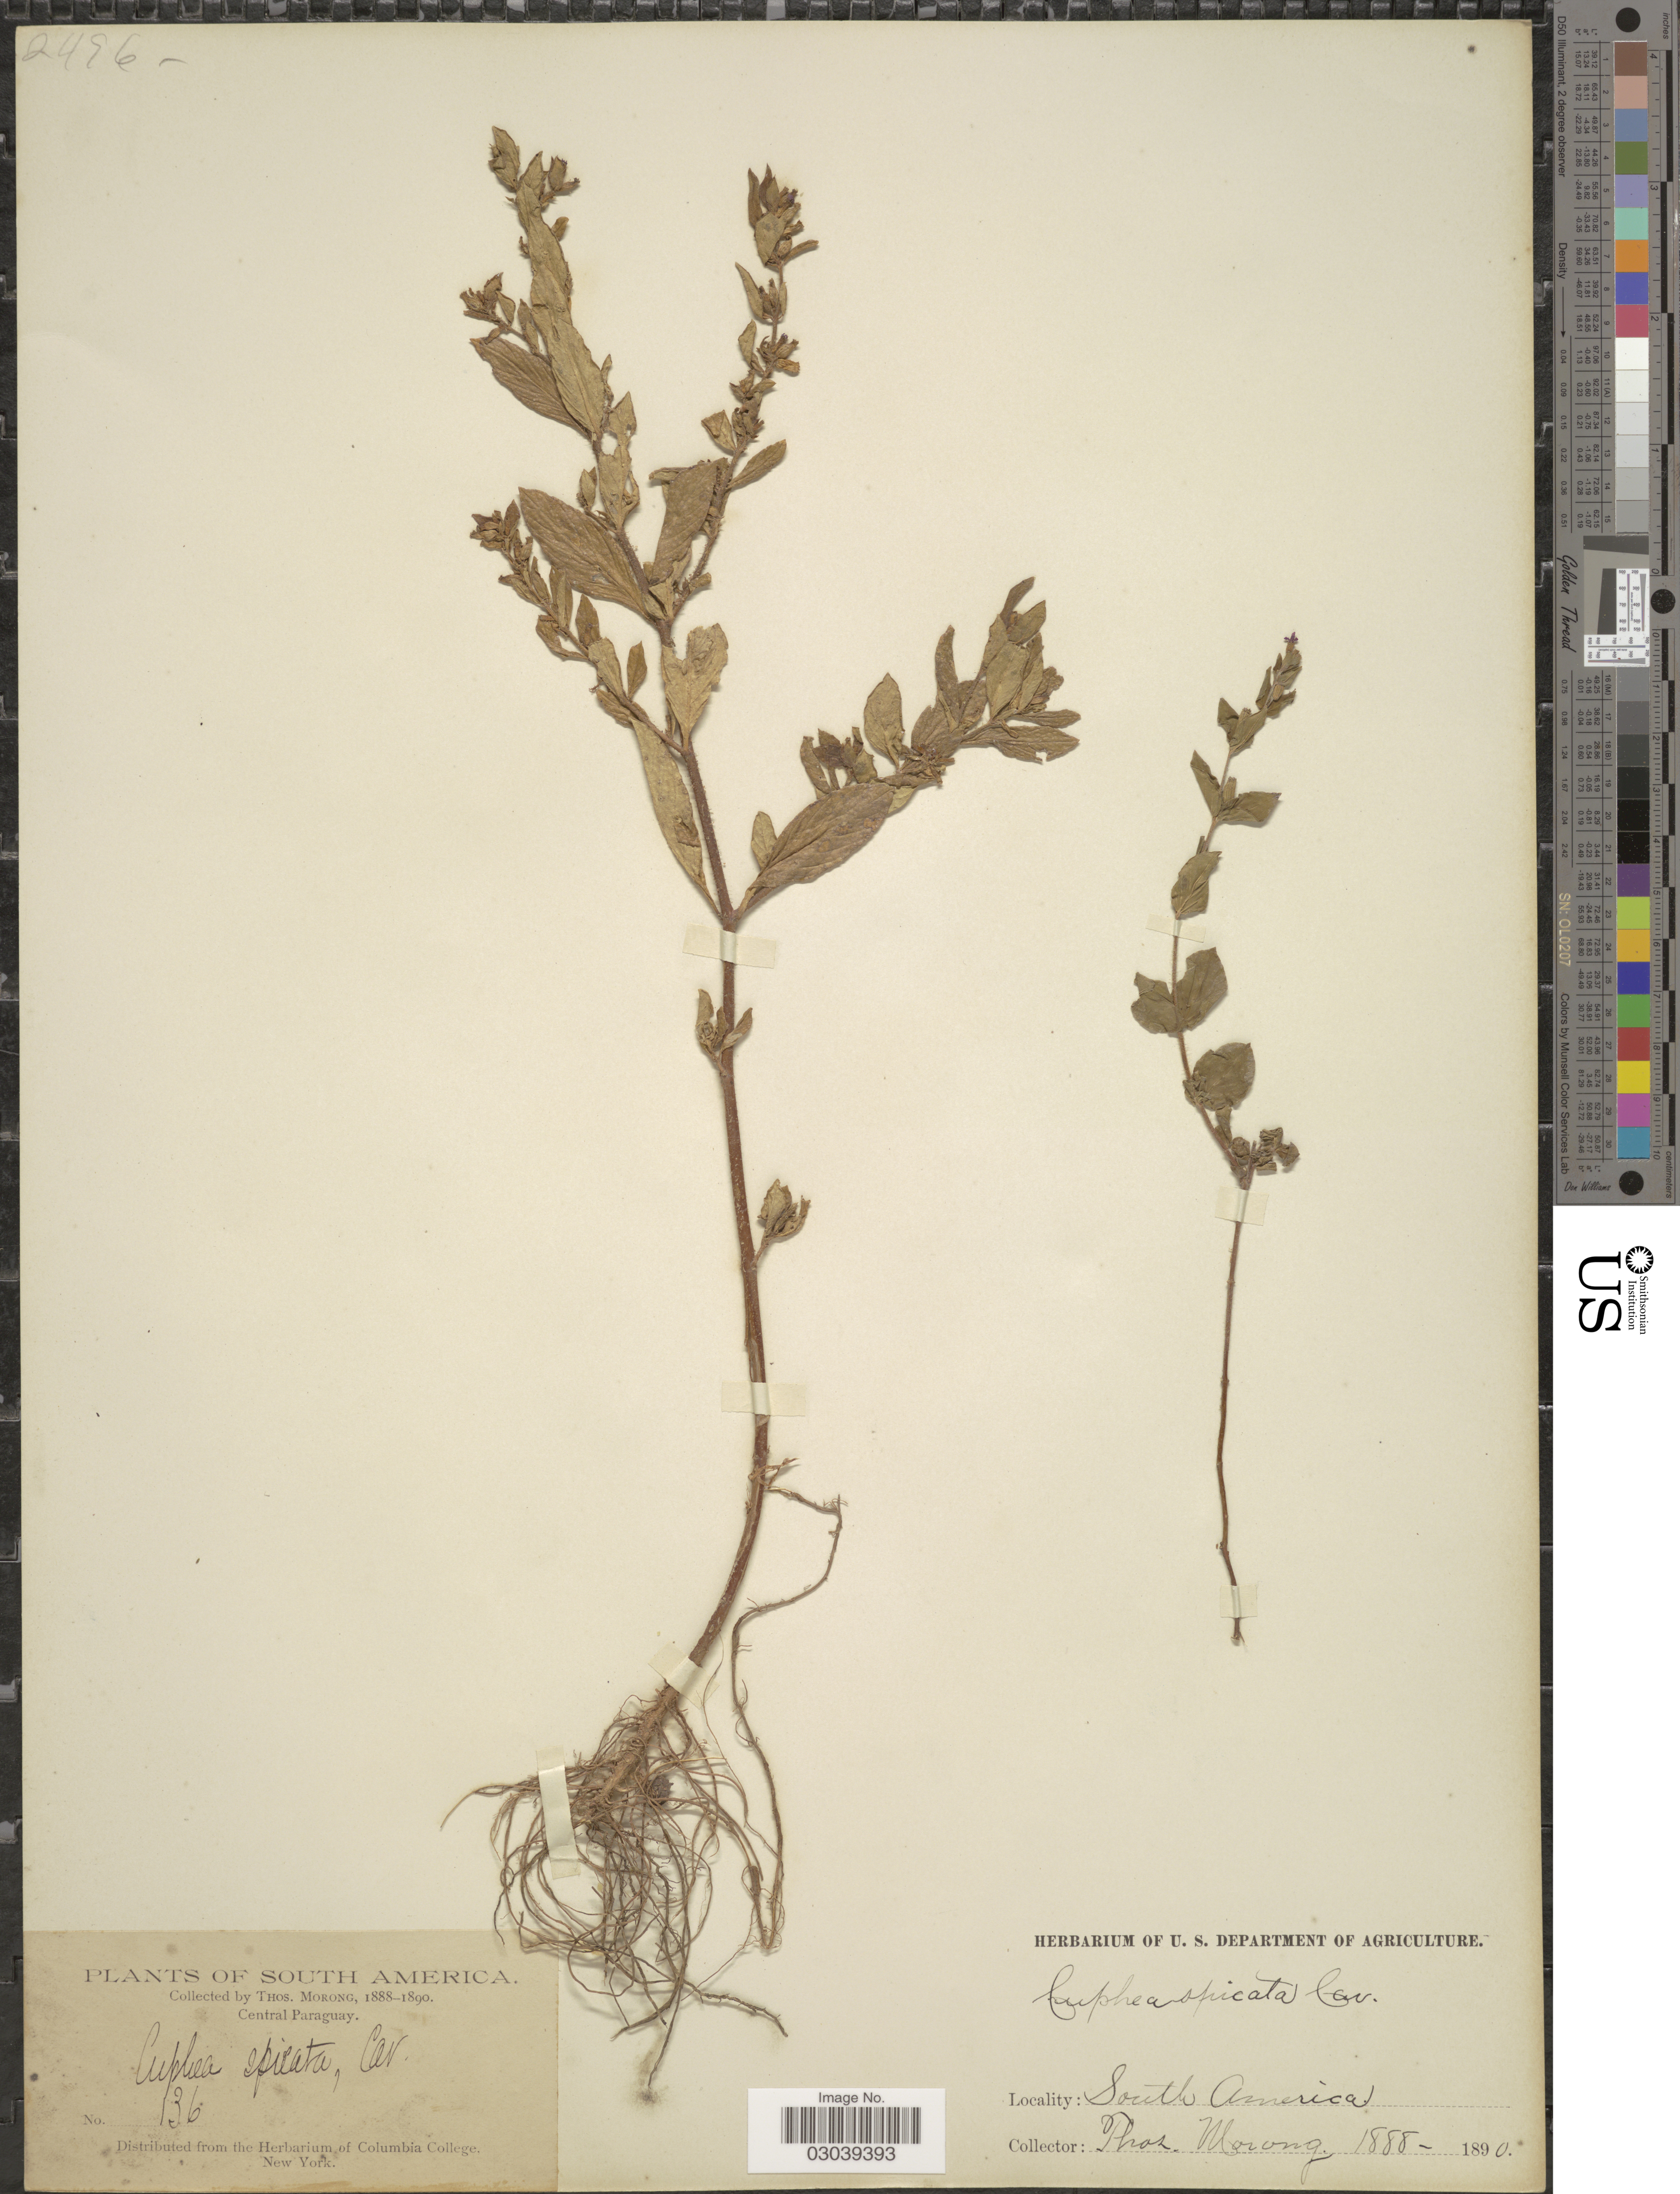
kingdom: Plantae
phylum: Tracheophyta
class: Magnoliopsida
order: Myrtales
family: Lythraceae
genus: Cuphea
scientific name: Cuphea carthagenensis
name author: (Jacq.) J.F. Macbr.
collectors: ex herb. T. Morong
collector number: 136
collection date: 1888/1890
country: Paraguay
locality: Central Paraguay.